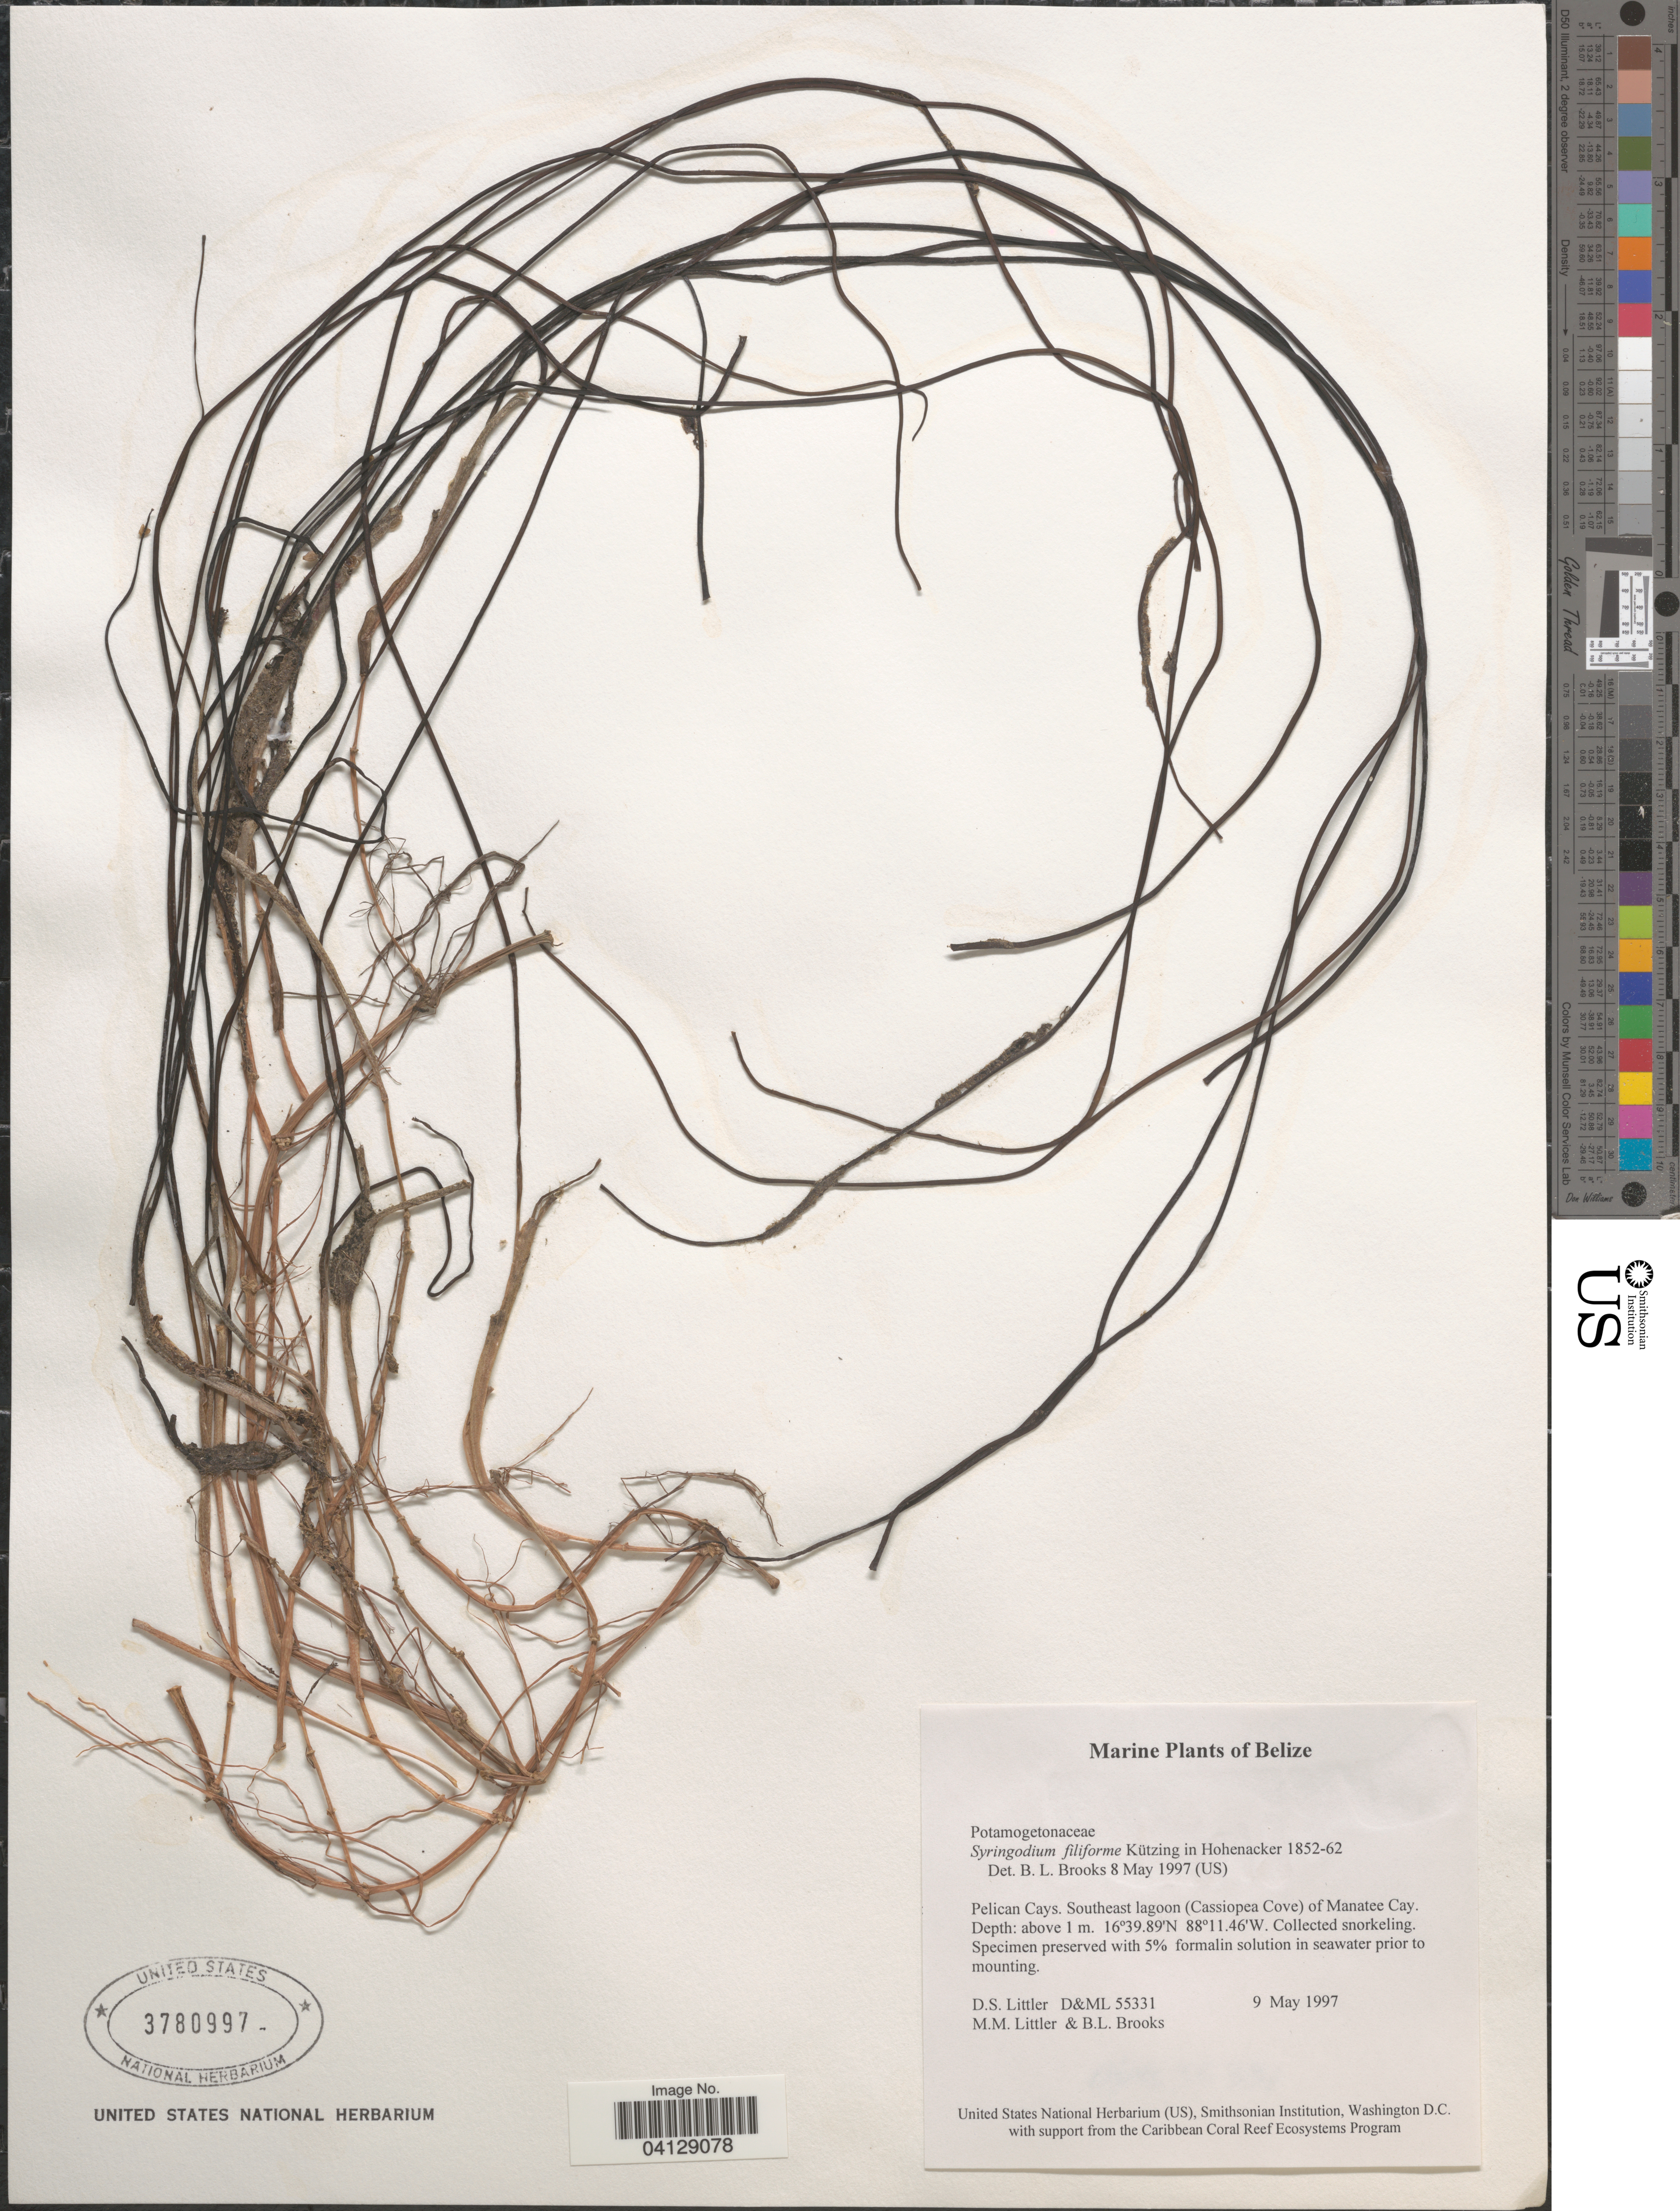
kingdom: Plantae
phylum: Tracheophyta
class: Liliopsida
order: Alismatales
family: Cymodoceaceae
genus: Syringodium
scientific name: Syringodium filiforme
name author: Kütz.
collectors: D. S. Littler & B. Brooks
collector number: D&ML55331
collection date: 1997-05-09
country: Belize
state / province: Belize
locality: Pelican Cays. Southeast lagoon (Cassiopea Cove) of Manatee Cay.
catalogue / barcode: US 3780997